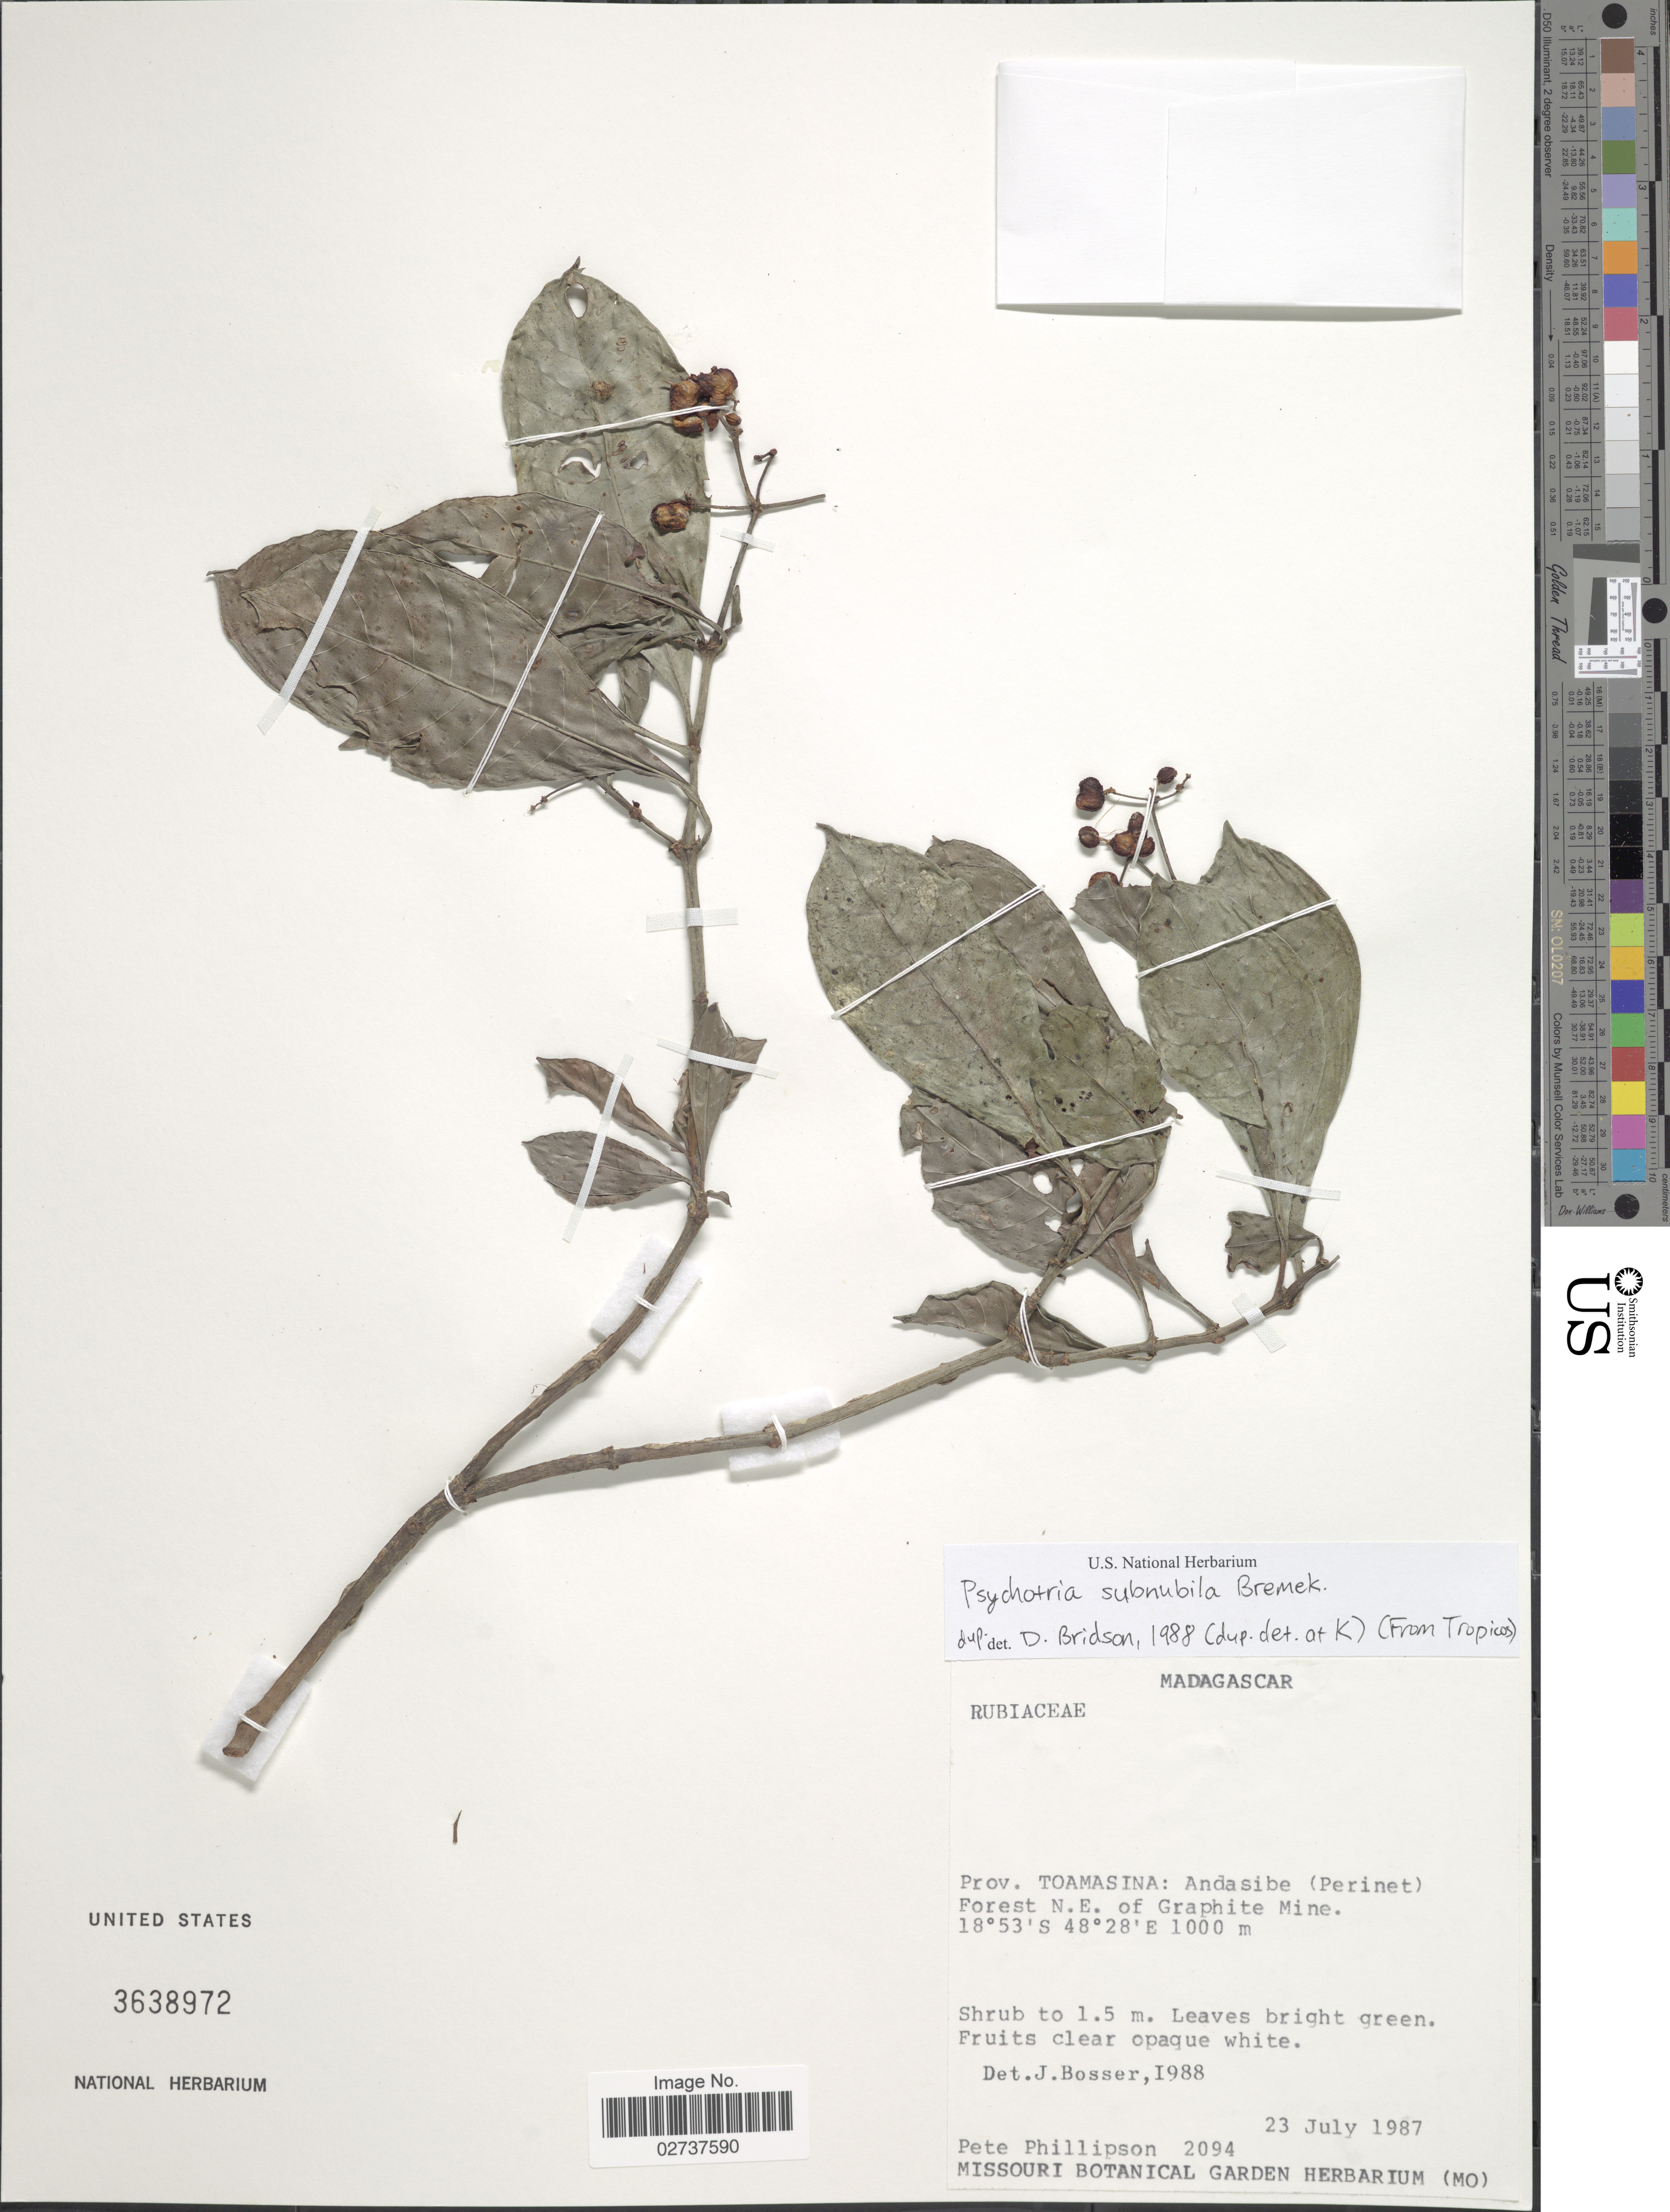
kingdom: Plantae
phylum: Tracheophyta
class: Magnoliopsida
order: Gentianales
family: Rubiaceae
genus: Psychotria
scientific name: Psychotria subnubila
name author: Bremek.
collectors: P. B. Phillipson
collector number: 2094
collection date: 1987-07-23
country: Madagascar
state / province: Alaotra Mangoro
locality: Andasibe (Perinet) Forest N.E. of Graphite Mine.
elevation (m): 1000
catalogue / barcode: US 3638972